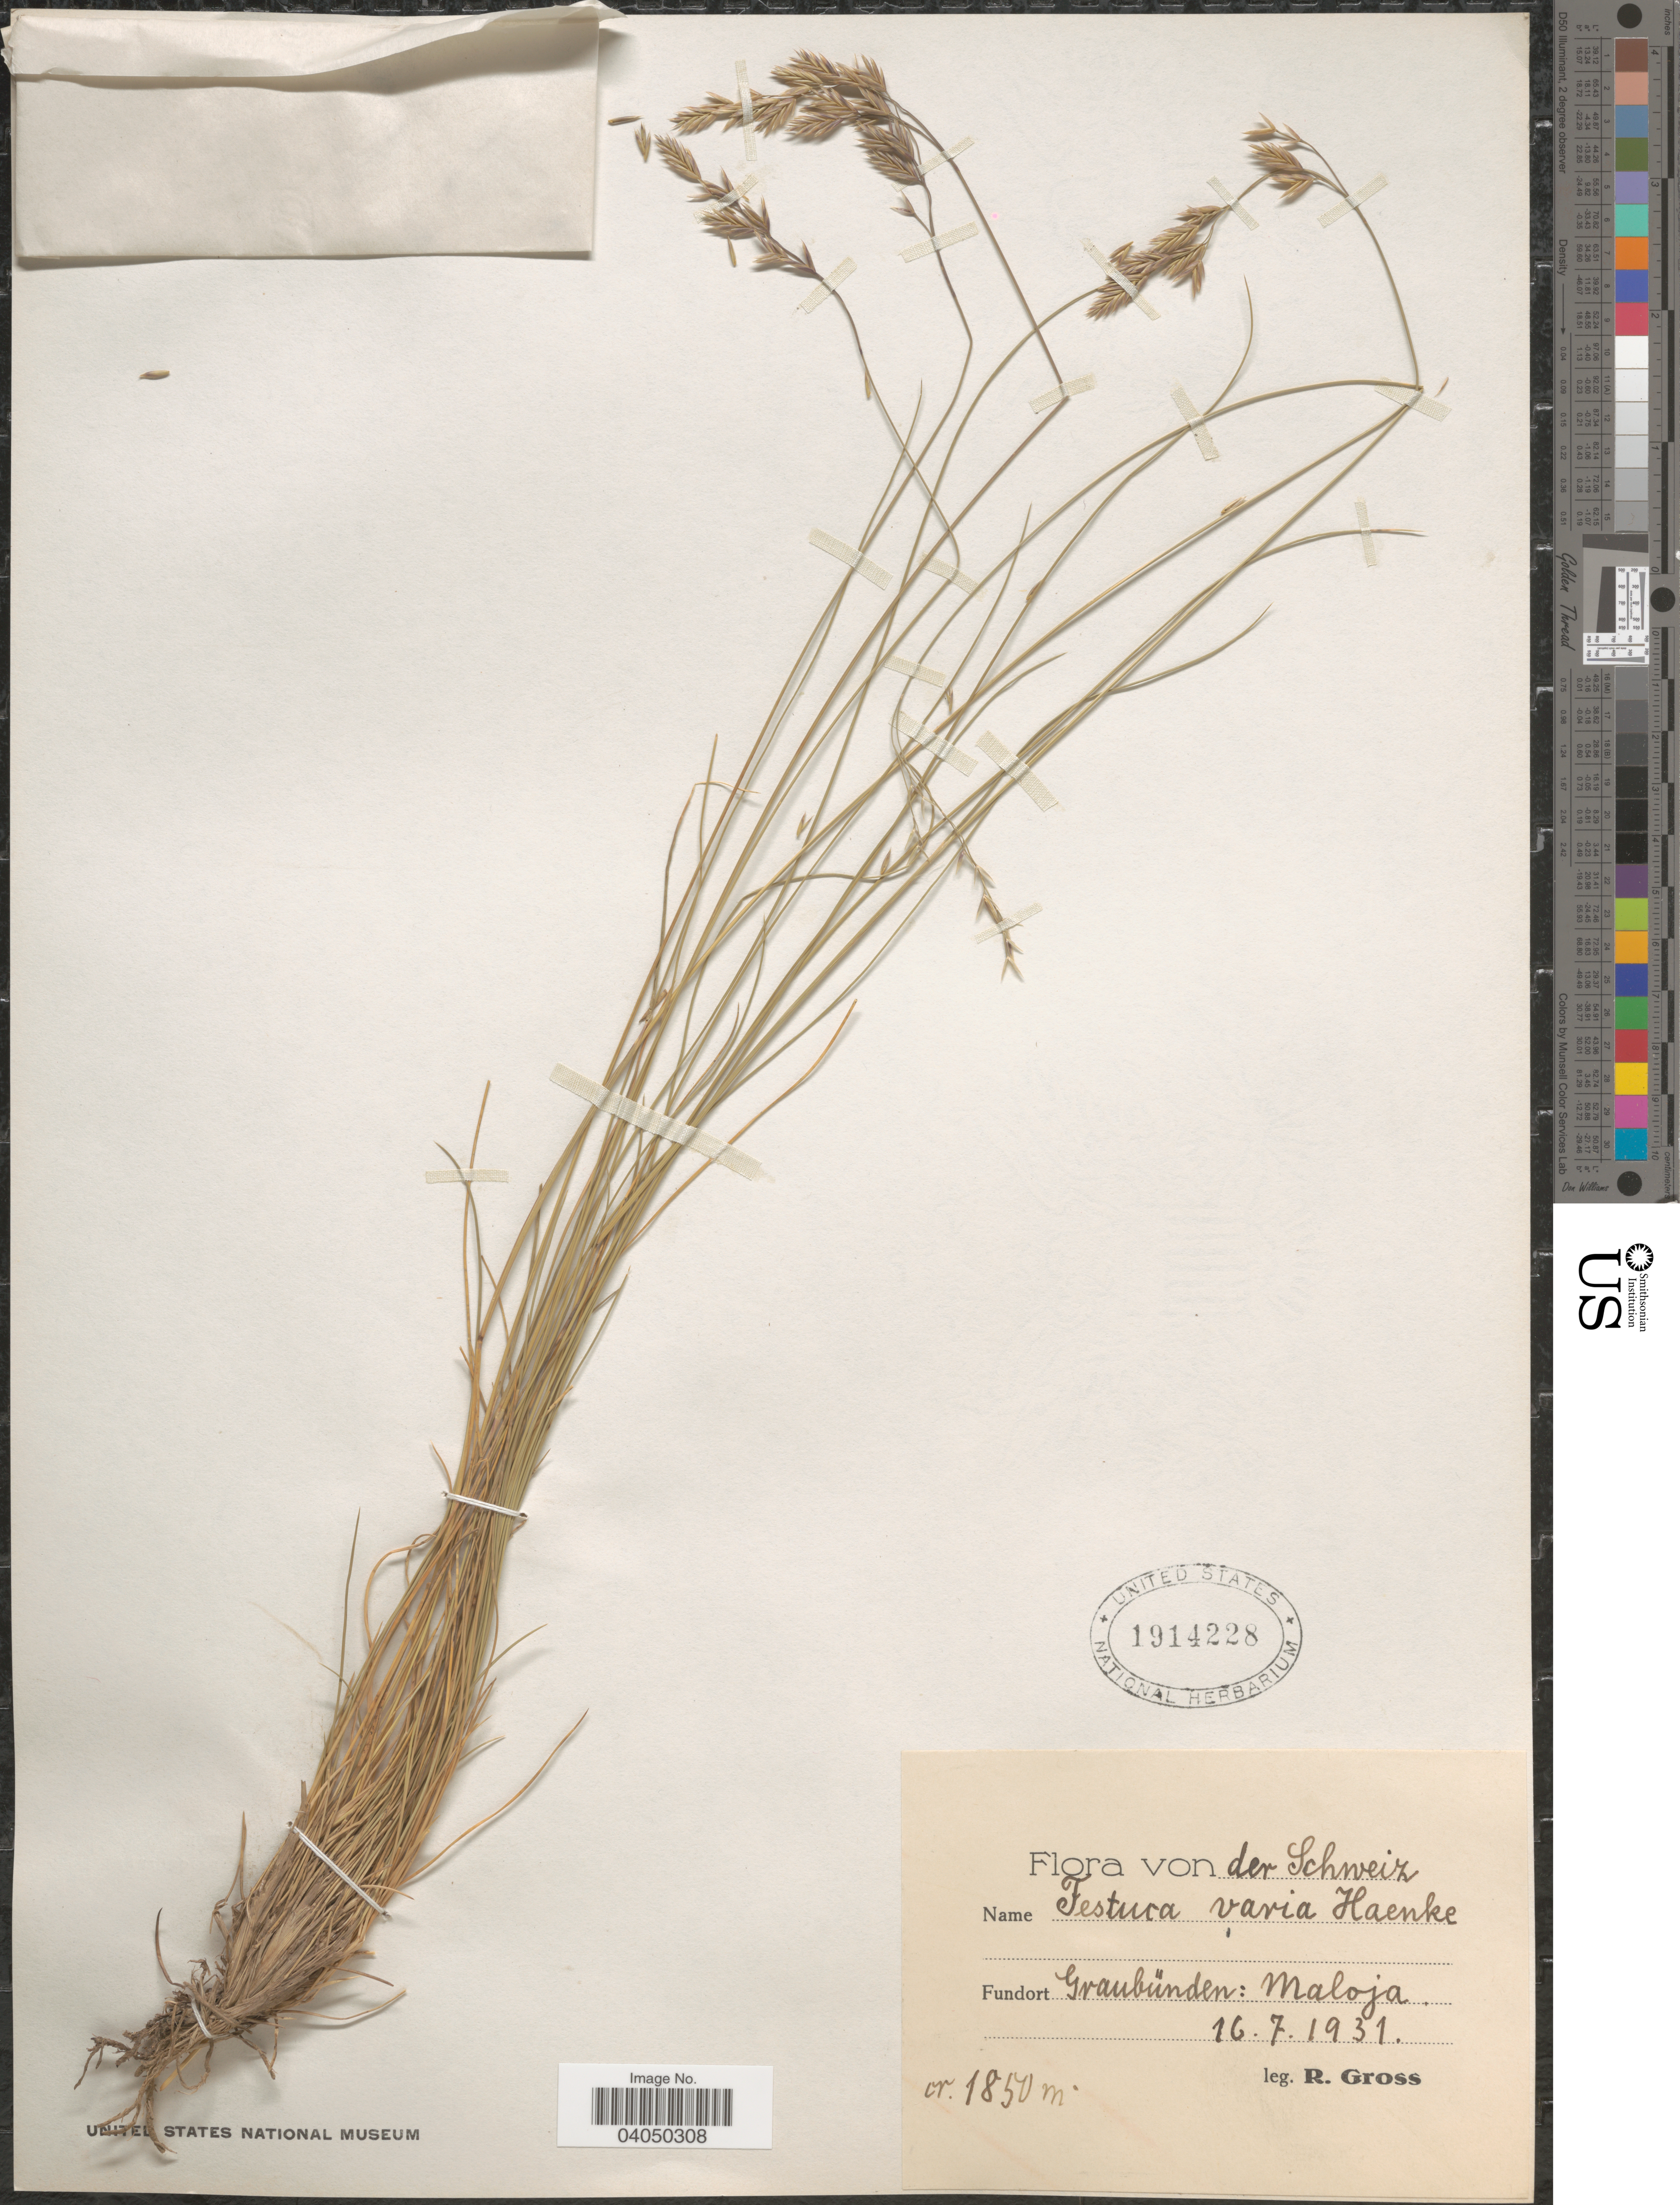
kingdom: Plantae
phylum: Tracheophyta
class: Liliopsida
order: Poales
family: Poaceae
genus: Festuca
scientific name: Festuca varia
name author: Haenke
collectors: R. Gross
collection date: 1931-07-16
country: Switzerland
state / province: Graubunden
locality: Schweiz. Maloja.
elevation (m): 1850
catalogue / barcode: US 1914228